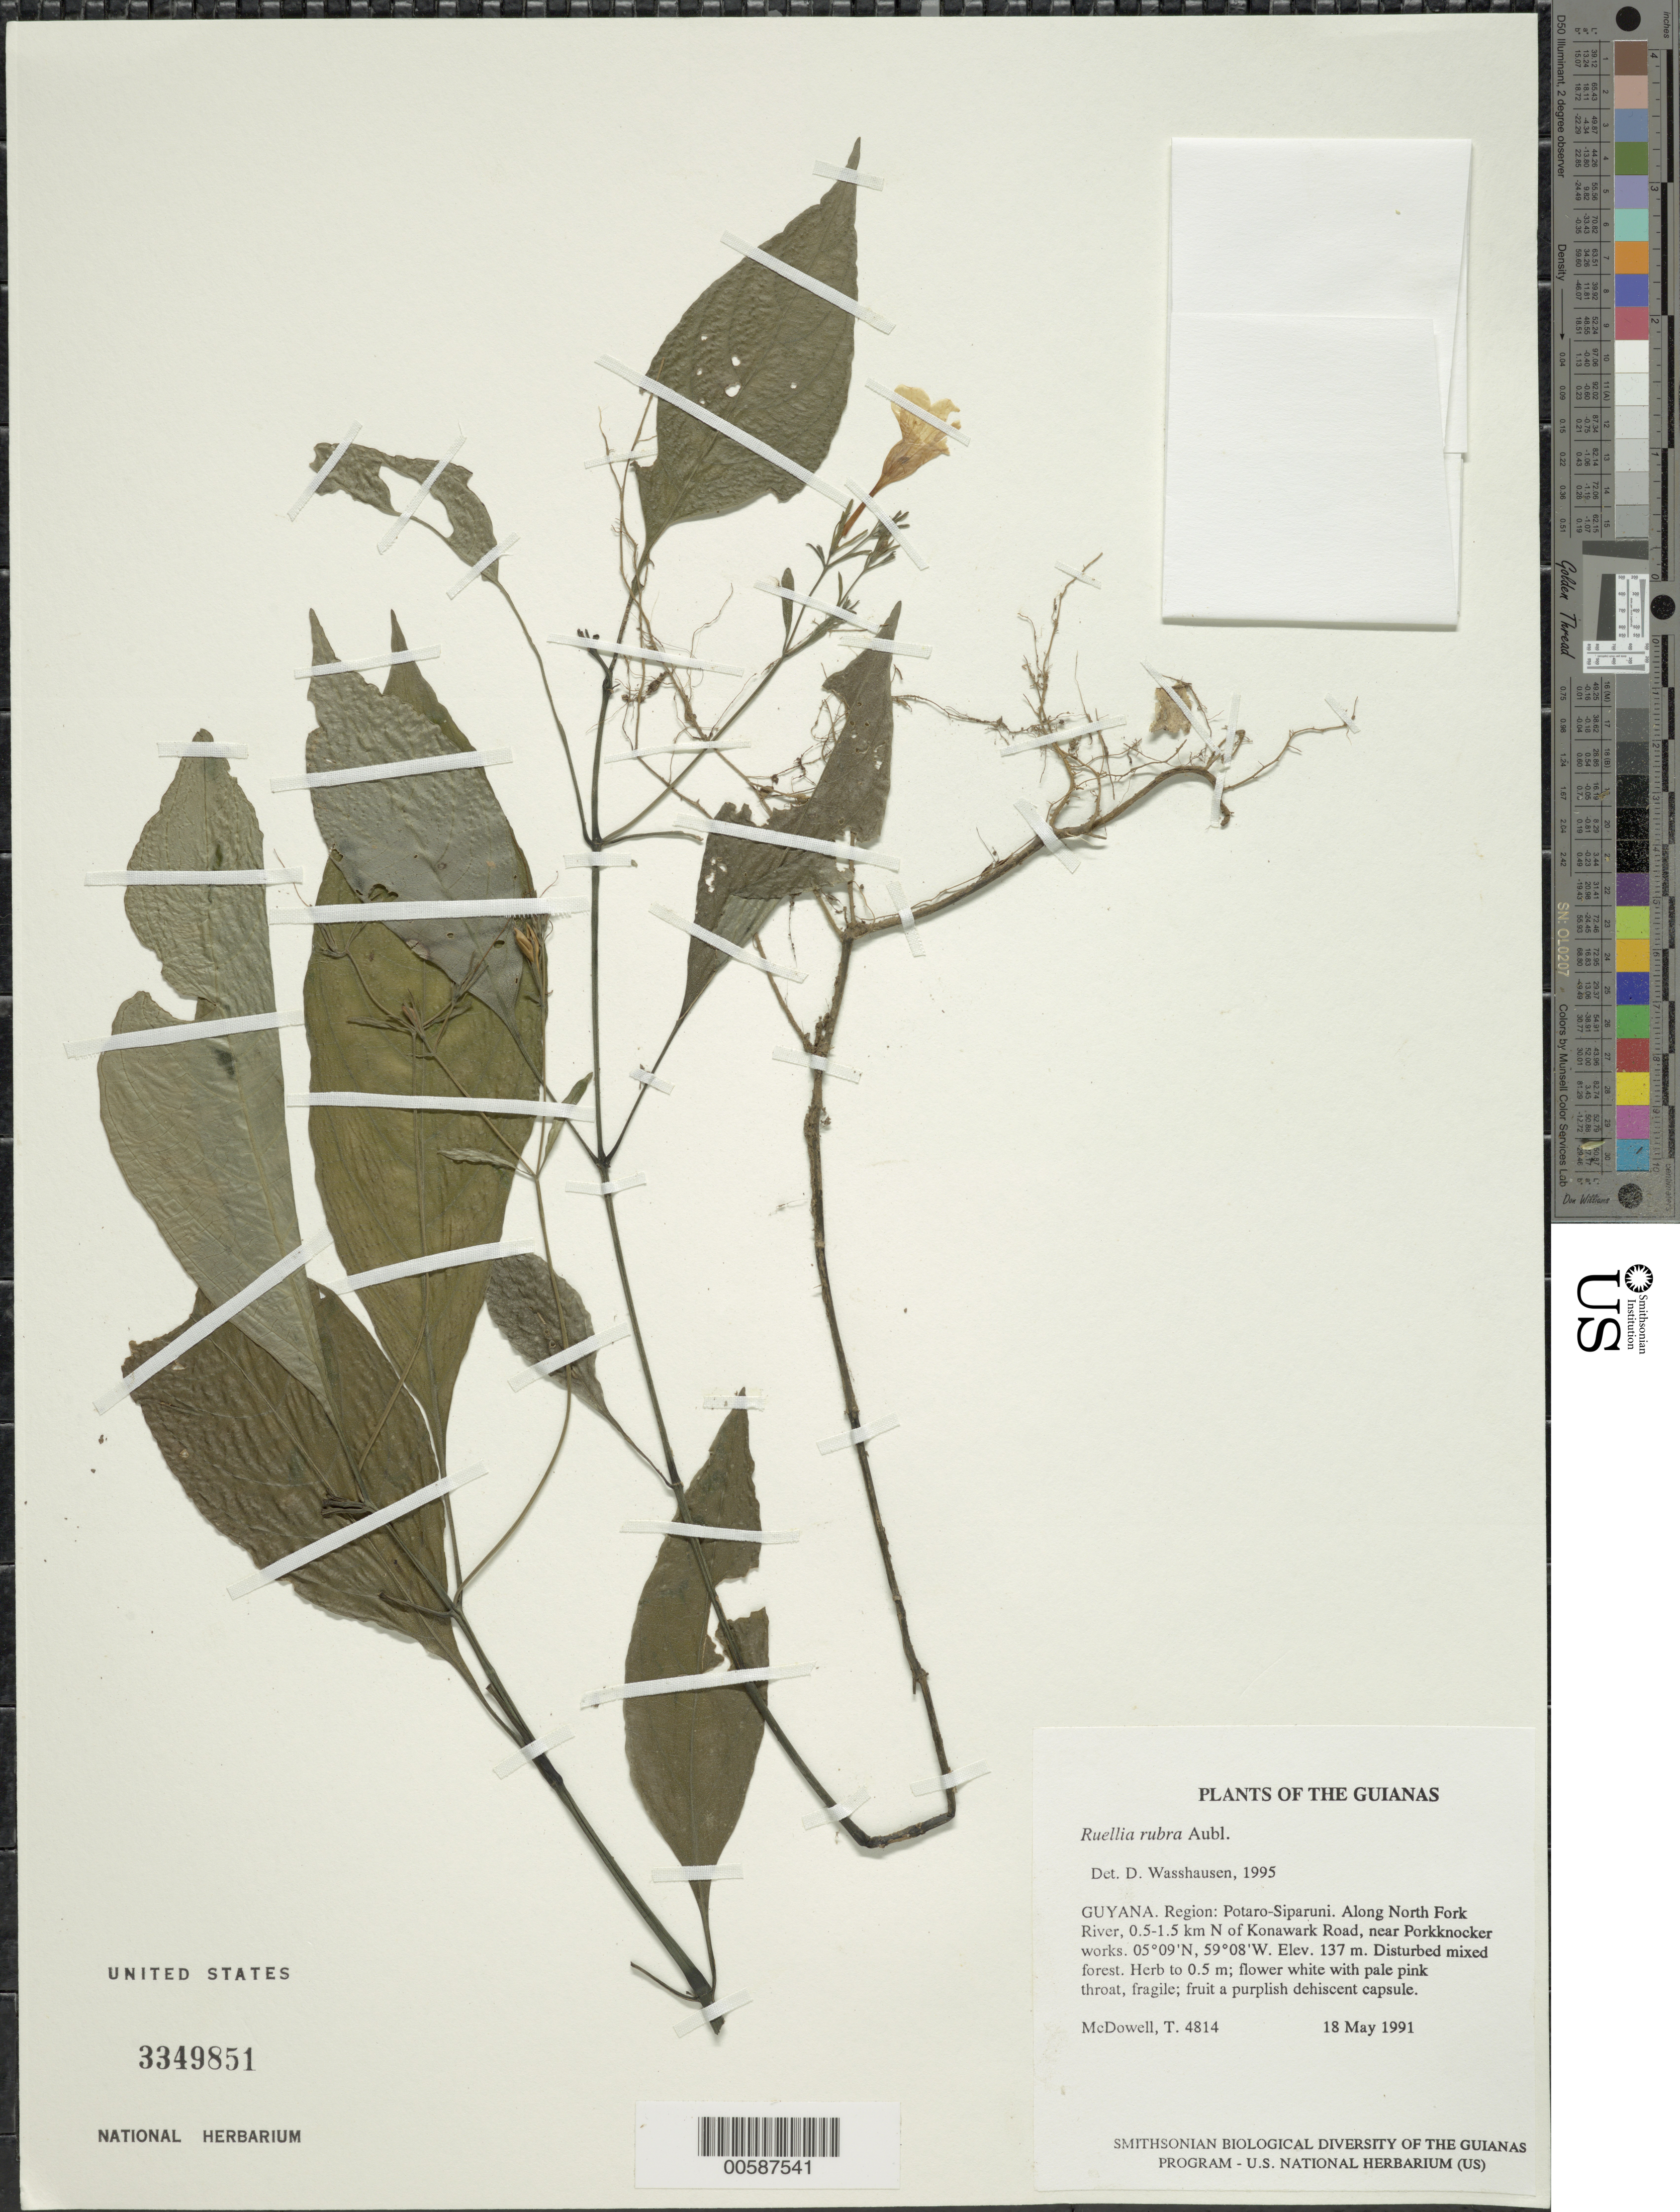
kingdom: Plantae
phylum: Tracheophyta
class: Magnoliopsida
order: Lamiales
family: Acanthaceae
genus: Ruellia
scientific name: Ruellia rubra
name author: Aubl.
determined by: Wasshausen, Dieter C., (BOT), Smithsonian Institution - National Museum of Natural History (UNITED STATES)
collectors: T. McDowell, C. L. Kelloff & A. Stobey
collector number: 4814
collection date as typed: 18 May 1991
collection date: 1991-05-18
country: Guyana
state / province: Potaro-Siparuni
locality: Along North Fork River, 0.5-1.5 km N of Konawark Road, near Porkknocker works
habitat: Disturbed mixed forest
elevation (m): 137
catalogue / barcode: US 3349851